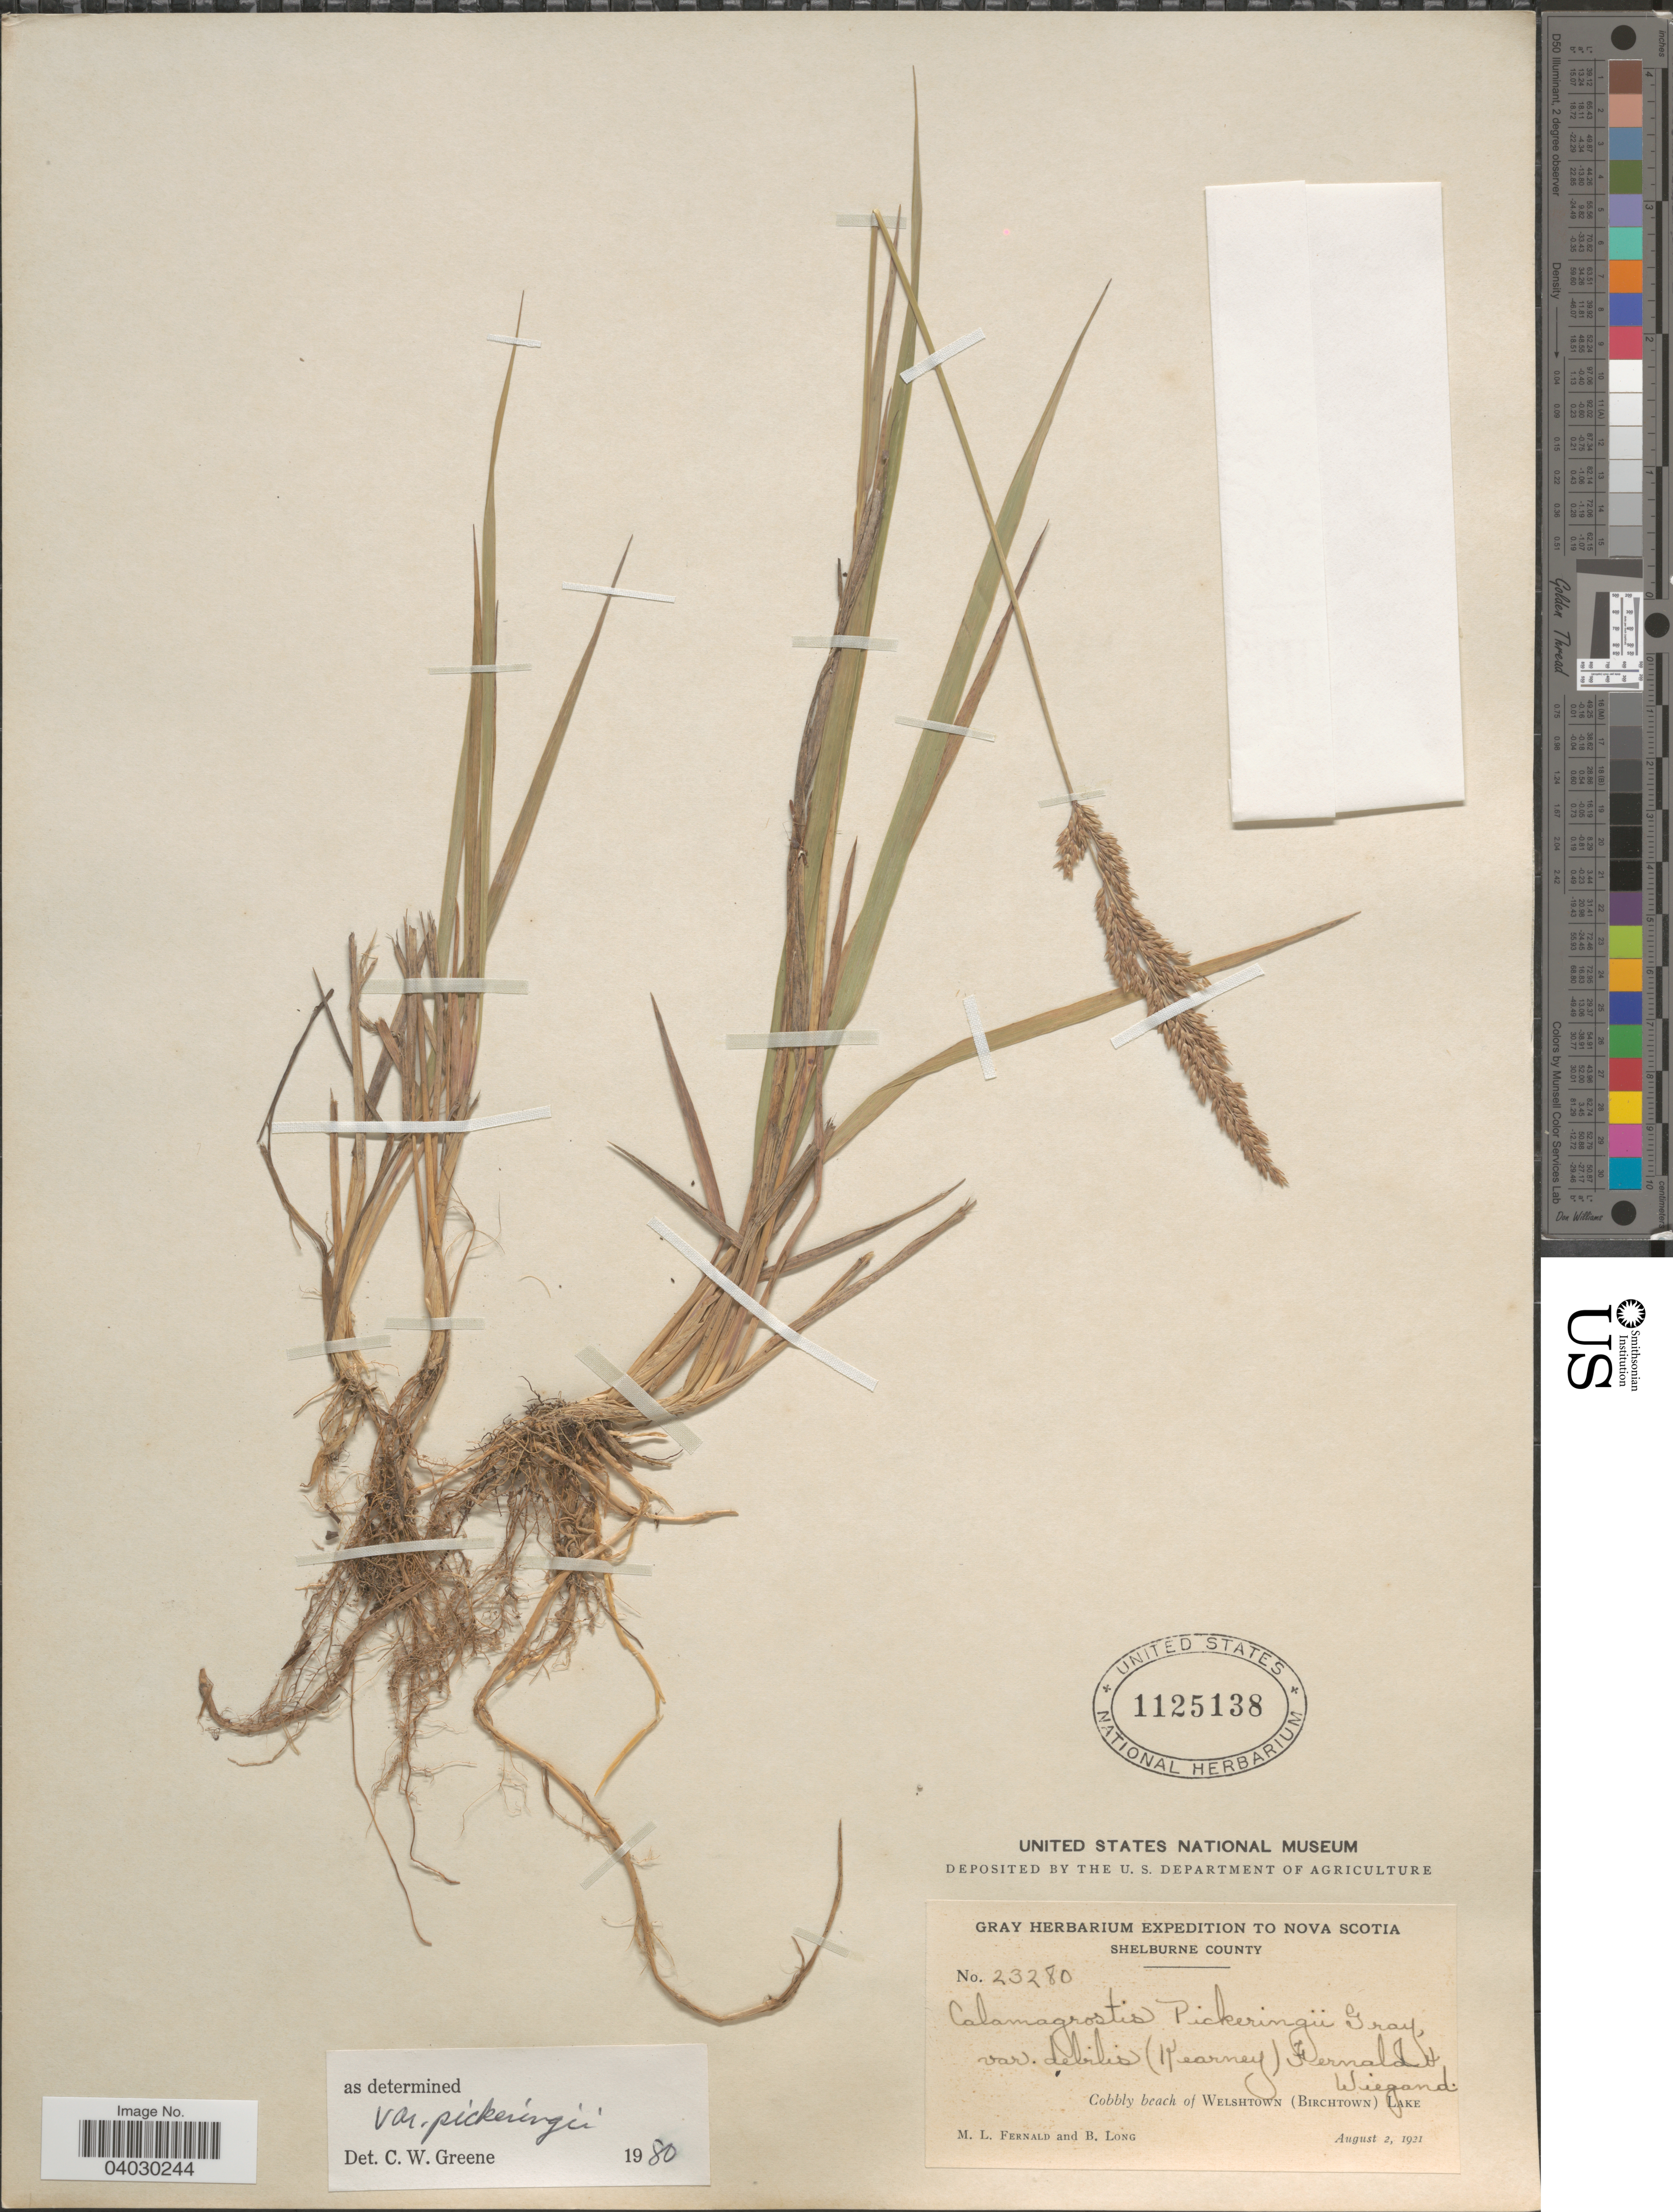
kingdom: Plantae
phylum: Tracheophyta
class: Liliopsida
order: Poales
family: Poaceae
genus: Calamagrostis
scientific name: Calamagrostis pickeringii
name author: A. Gray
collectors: M. L. Fernald & B. Long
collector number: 23280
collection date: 1921-08-02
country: Canada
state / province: Nova Scotia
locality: Shelburne County. Cobbly beach of Welshtown (Birchtown) Lake.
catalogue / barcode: US 1125138